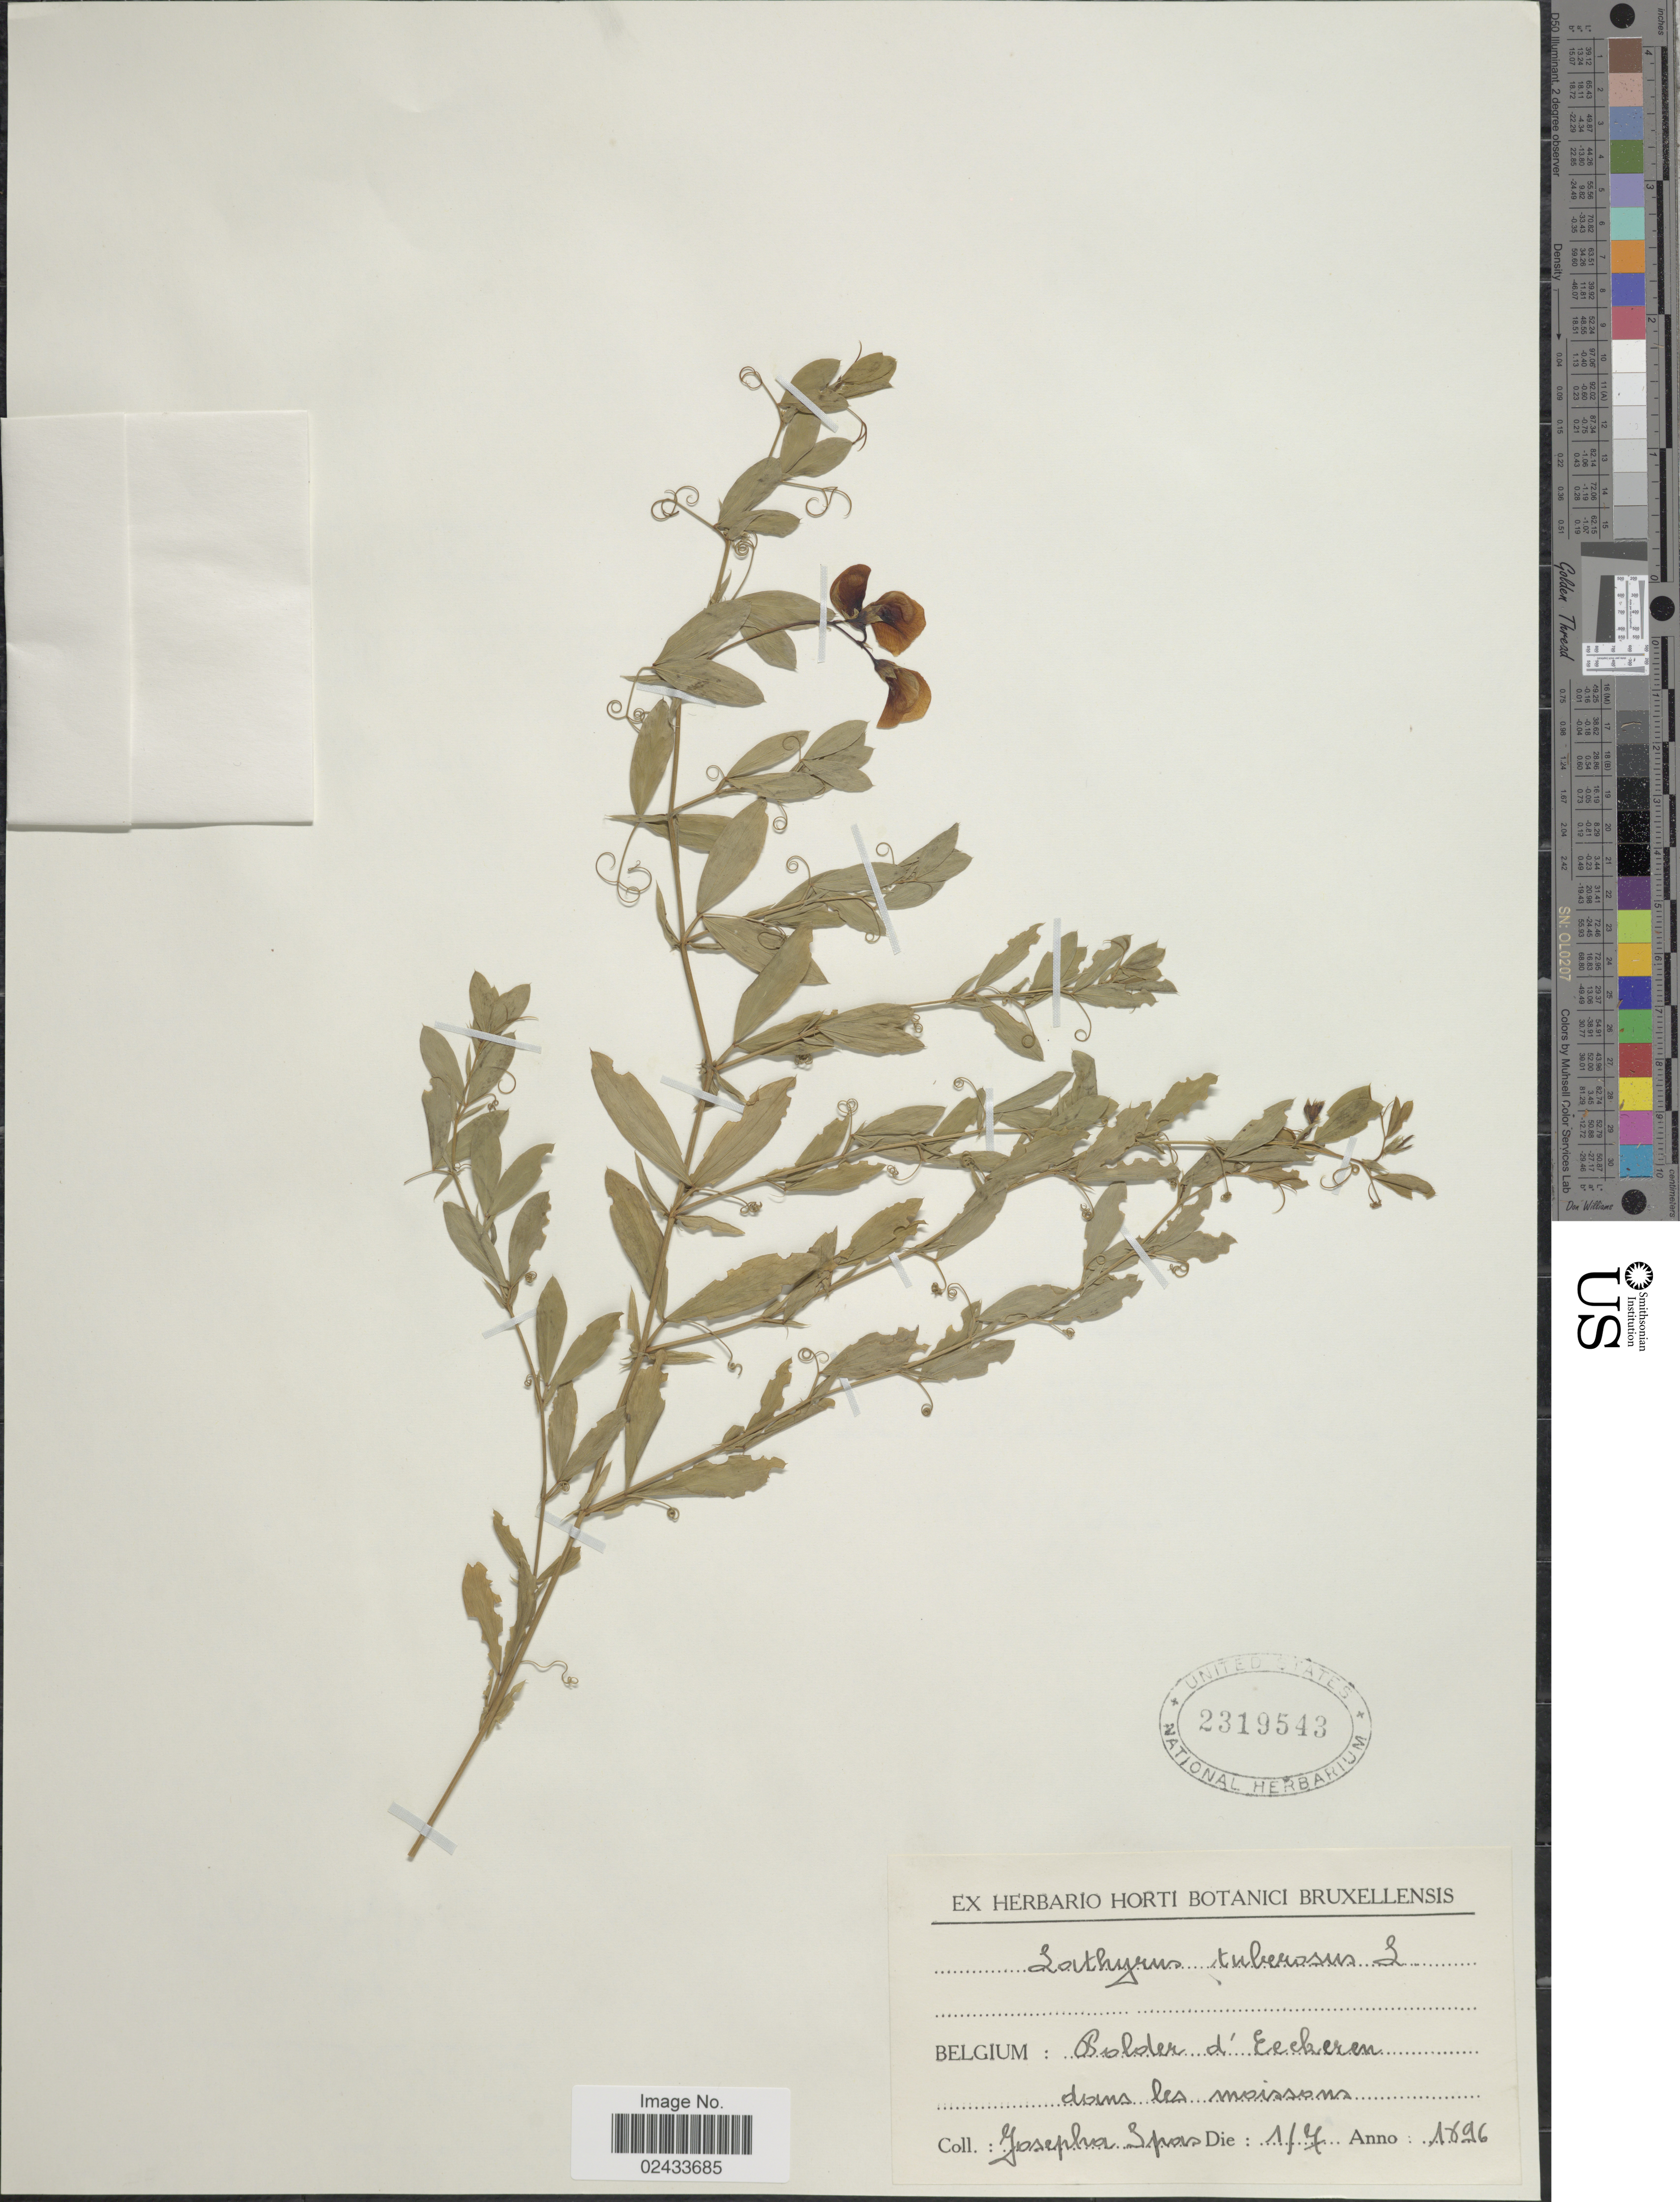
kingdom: Plantae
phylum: Tracheophyta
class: Magnoliopsida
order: Fabales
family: Fabaceae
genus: Lathyrus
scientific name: Lathyrus tuberosus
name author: L.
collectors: J. Spas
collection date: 1896-07-01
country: Belgium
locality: Bolder d' Eeckeren doms les moissons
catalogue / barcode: US 2319543